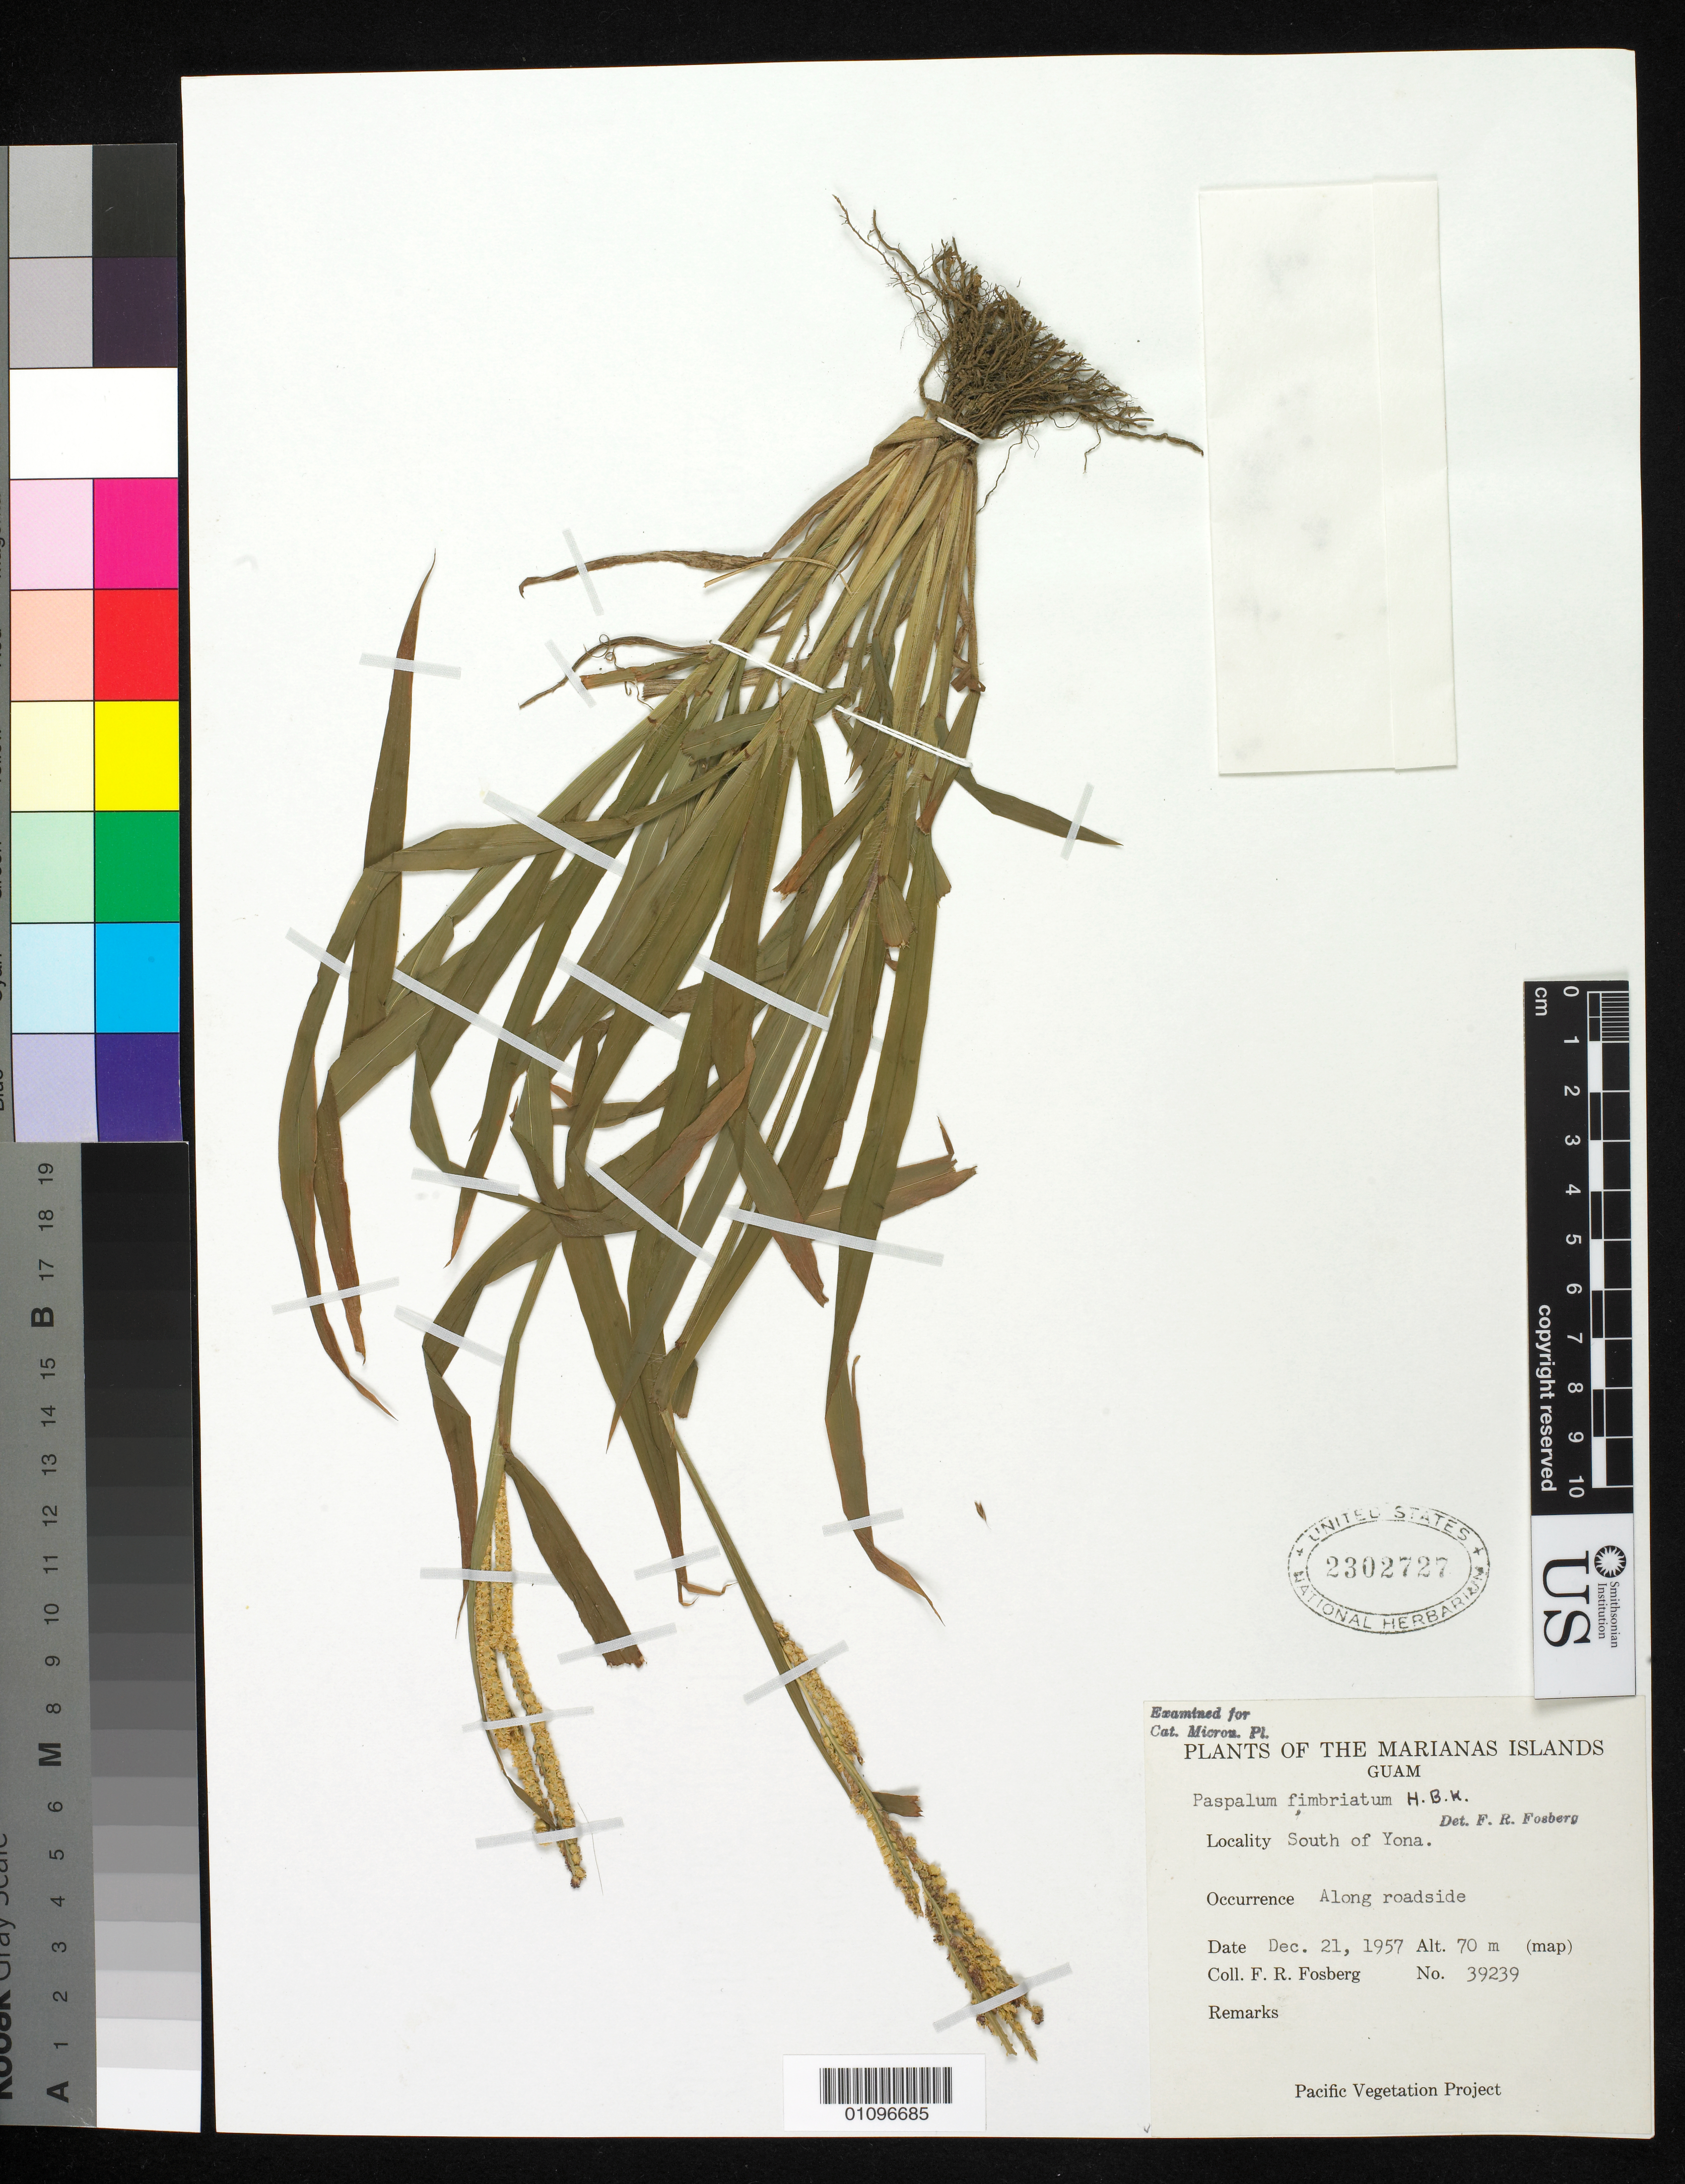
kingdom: Plantae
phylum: Tracheophyta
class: Liliopsida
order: Poales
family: Poaceae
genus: Paspalum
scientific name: Paspalum fimbriatum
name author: Kunth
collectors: F. R. Fosberg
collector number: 39239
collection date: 1957-12-21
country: Guam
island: Guam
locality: South of yona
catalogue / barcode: US 2302727